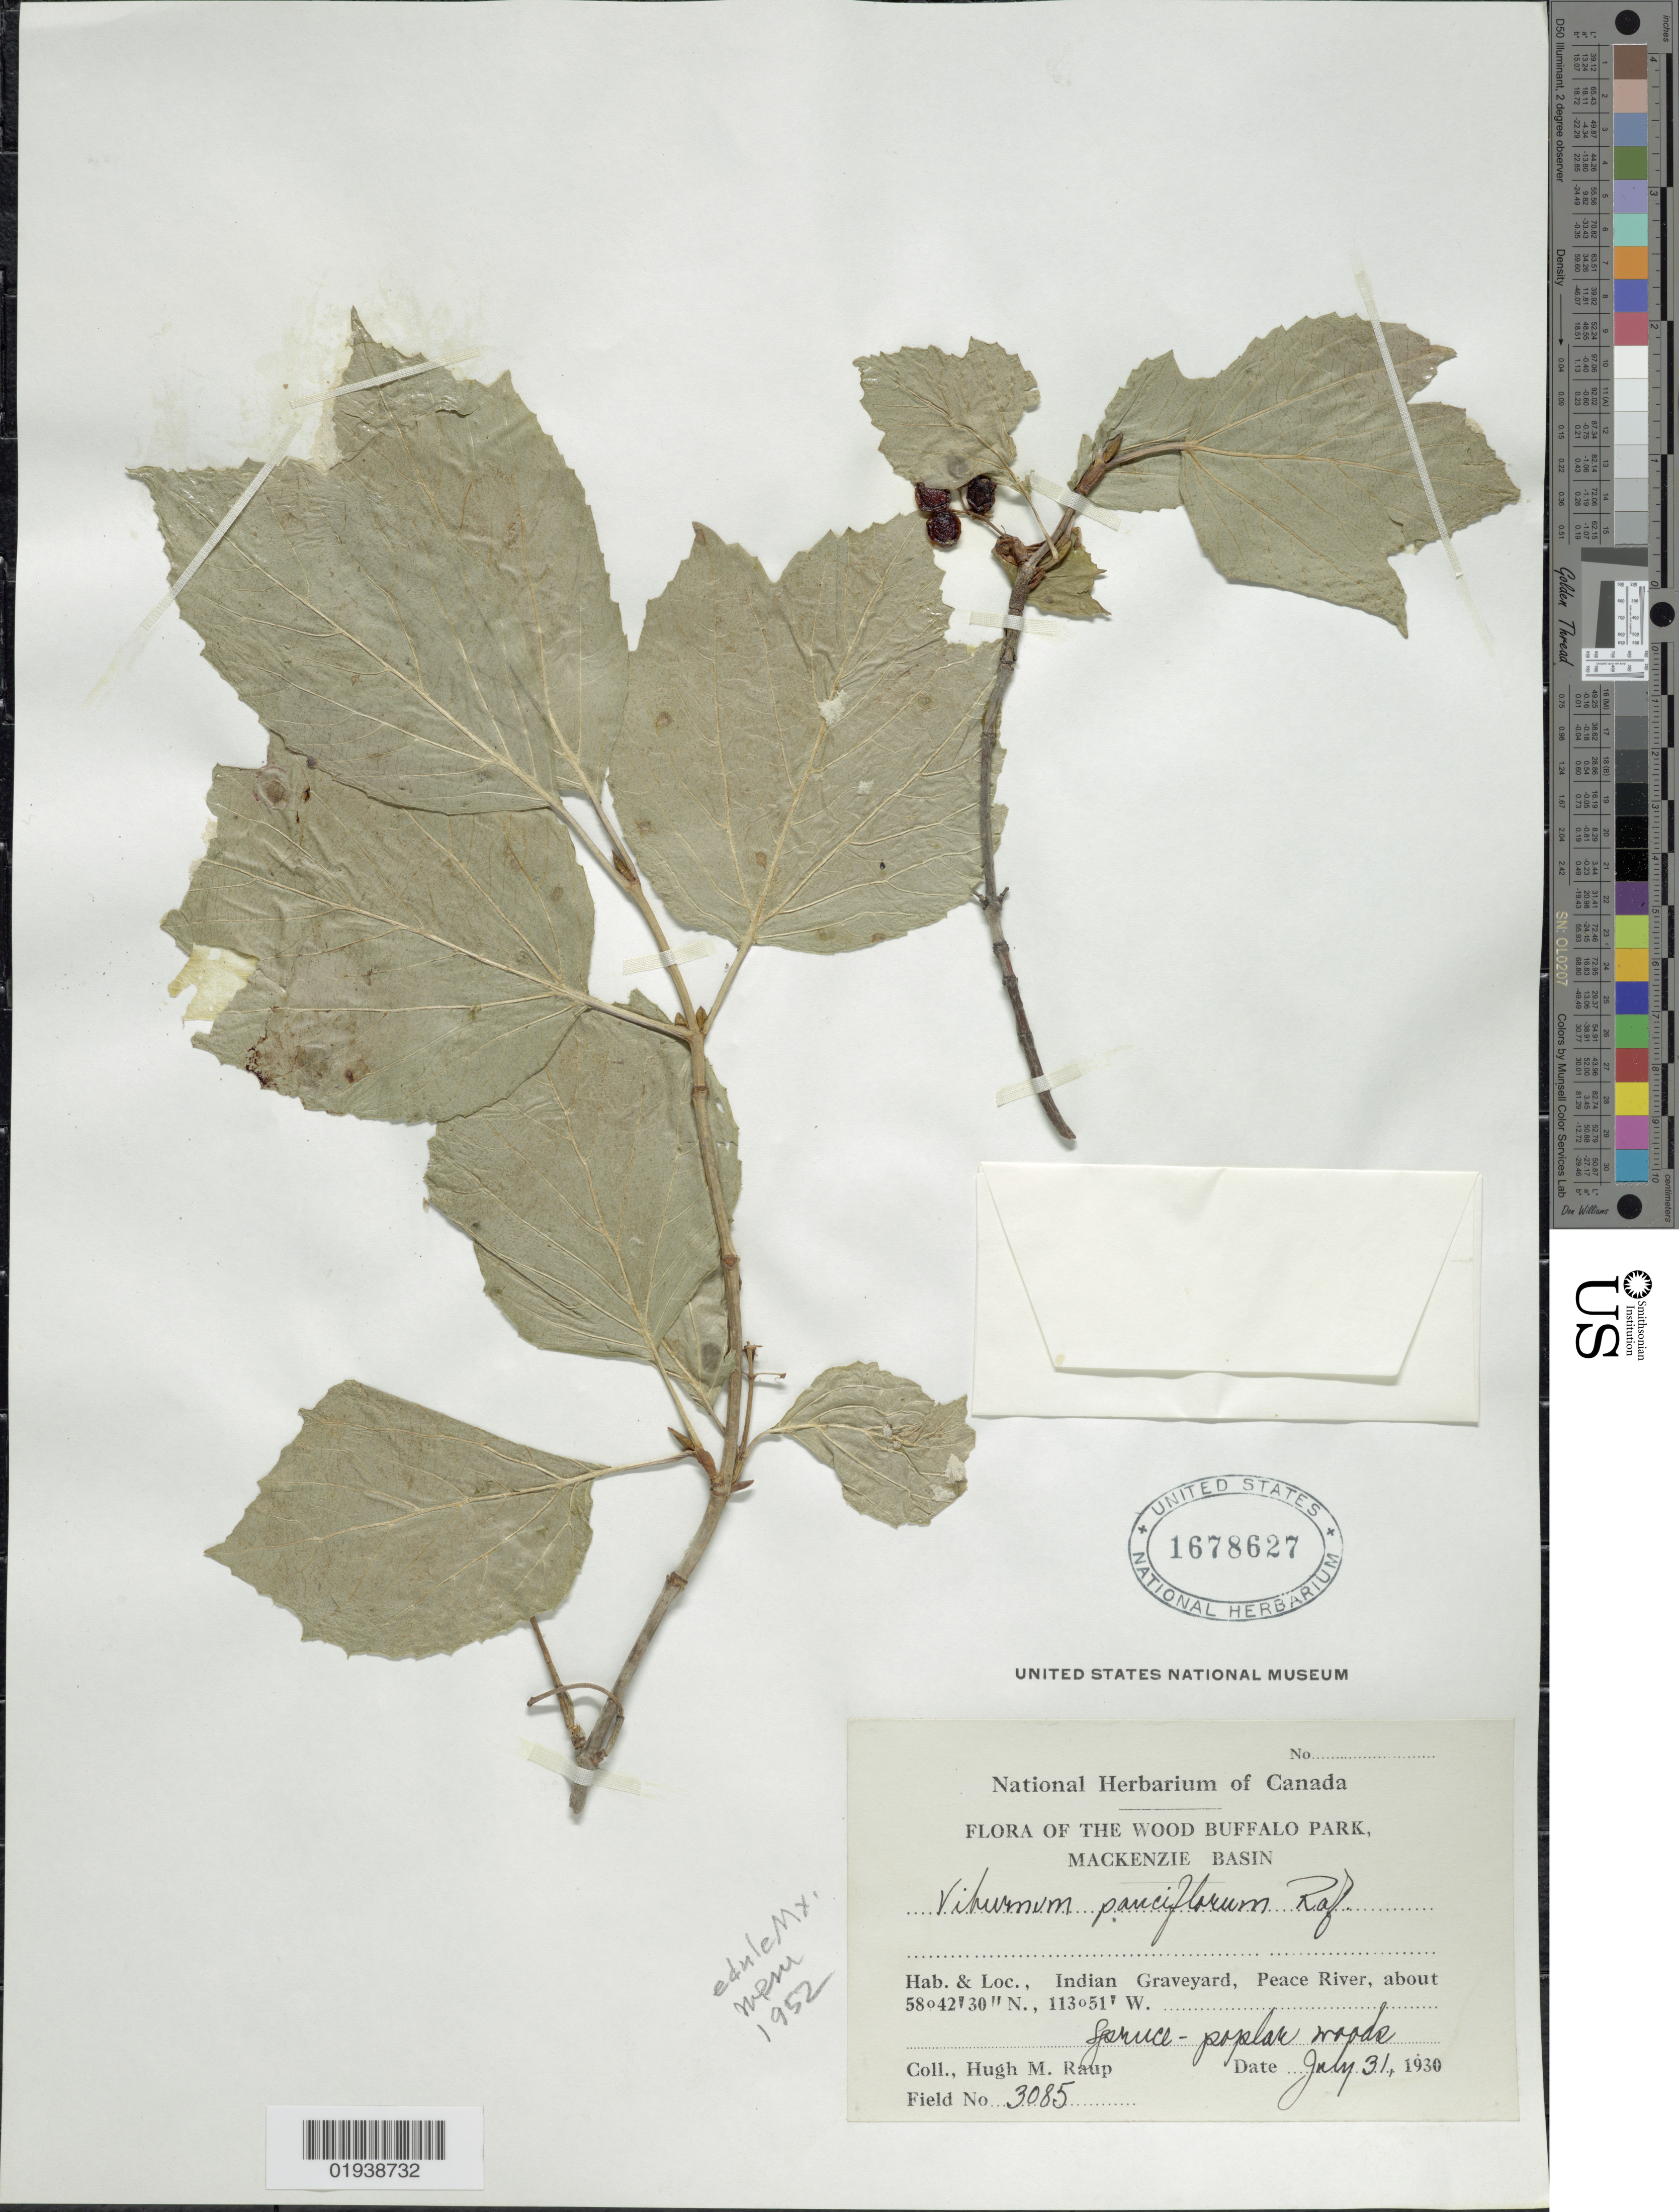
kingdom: Plantae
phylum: Tracheophyta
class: Magnoliopsida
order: Dipsacales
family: Viburnaceae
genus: Viburnum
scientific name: Viburnum edule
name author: (Michx.) Raf.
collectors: H. Raup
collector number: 3085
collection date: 1930-07-31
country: Canada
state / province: Alberta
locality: Wood Buffalo Park, Mackenzie Basin. Indian Graveyard, Peace River.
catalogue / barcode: US 1678627